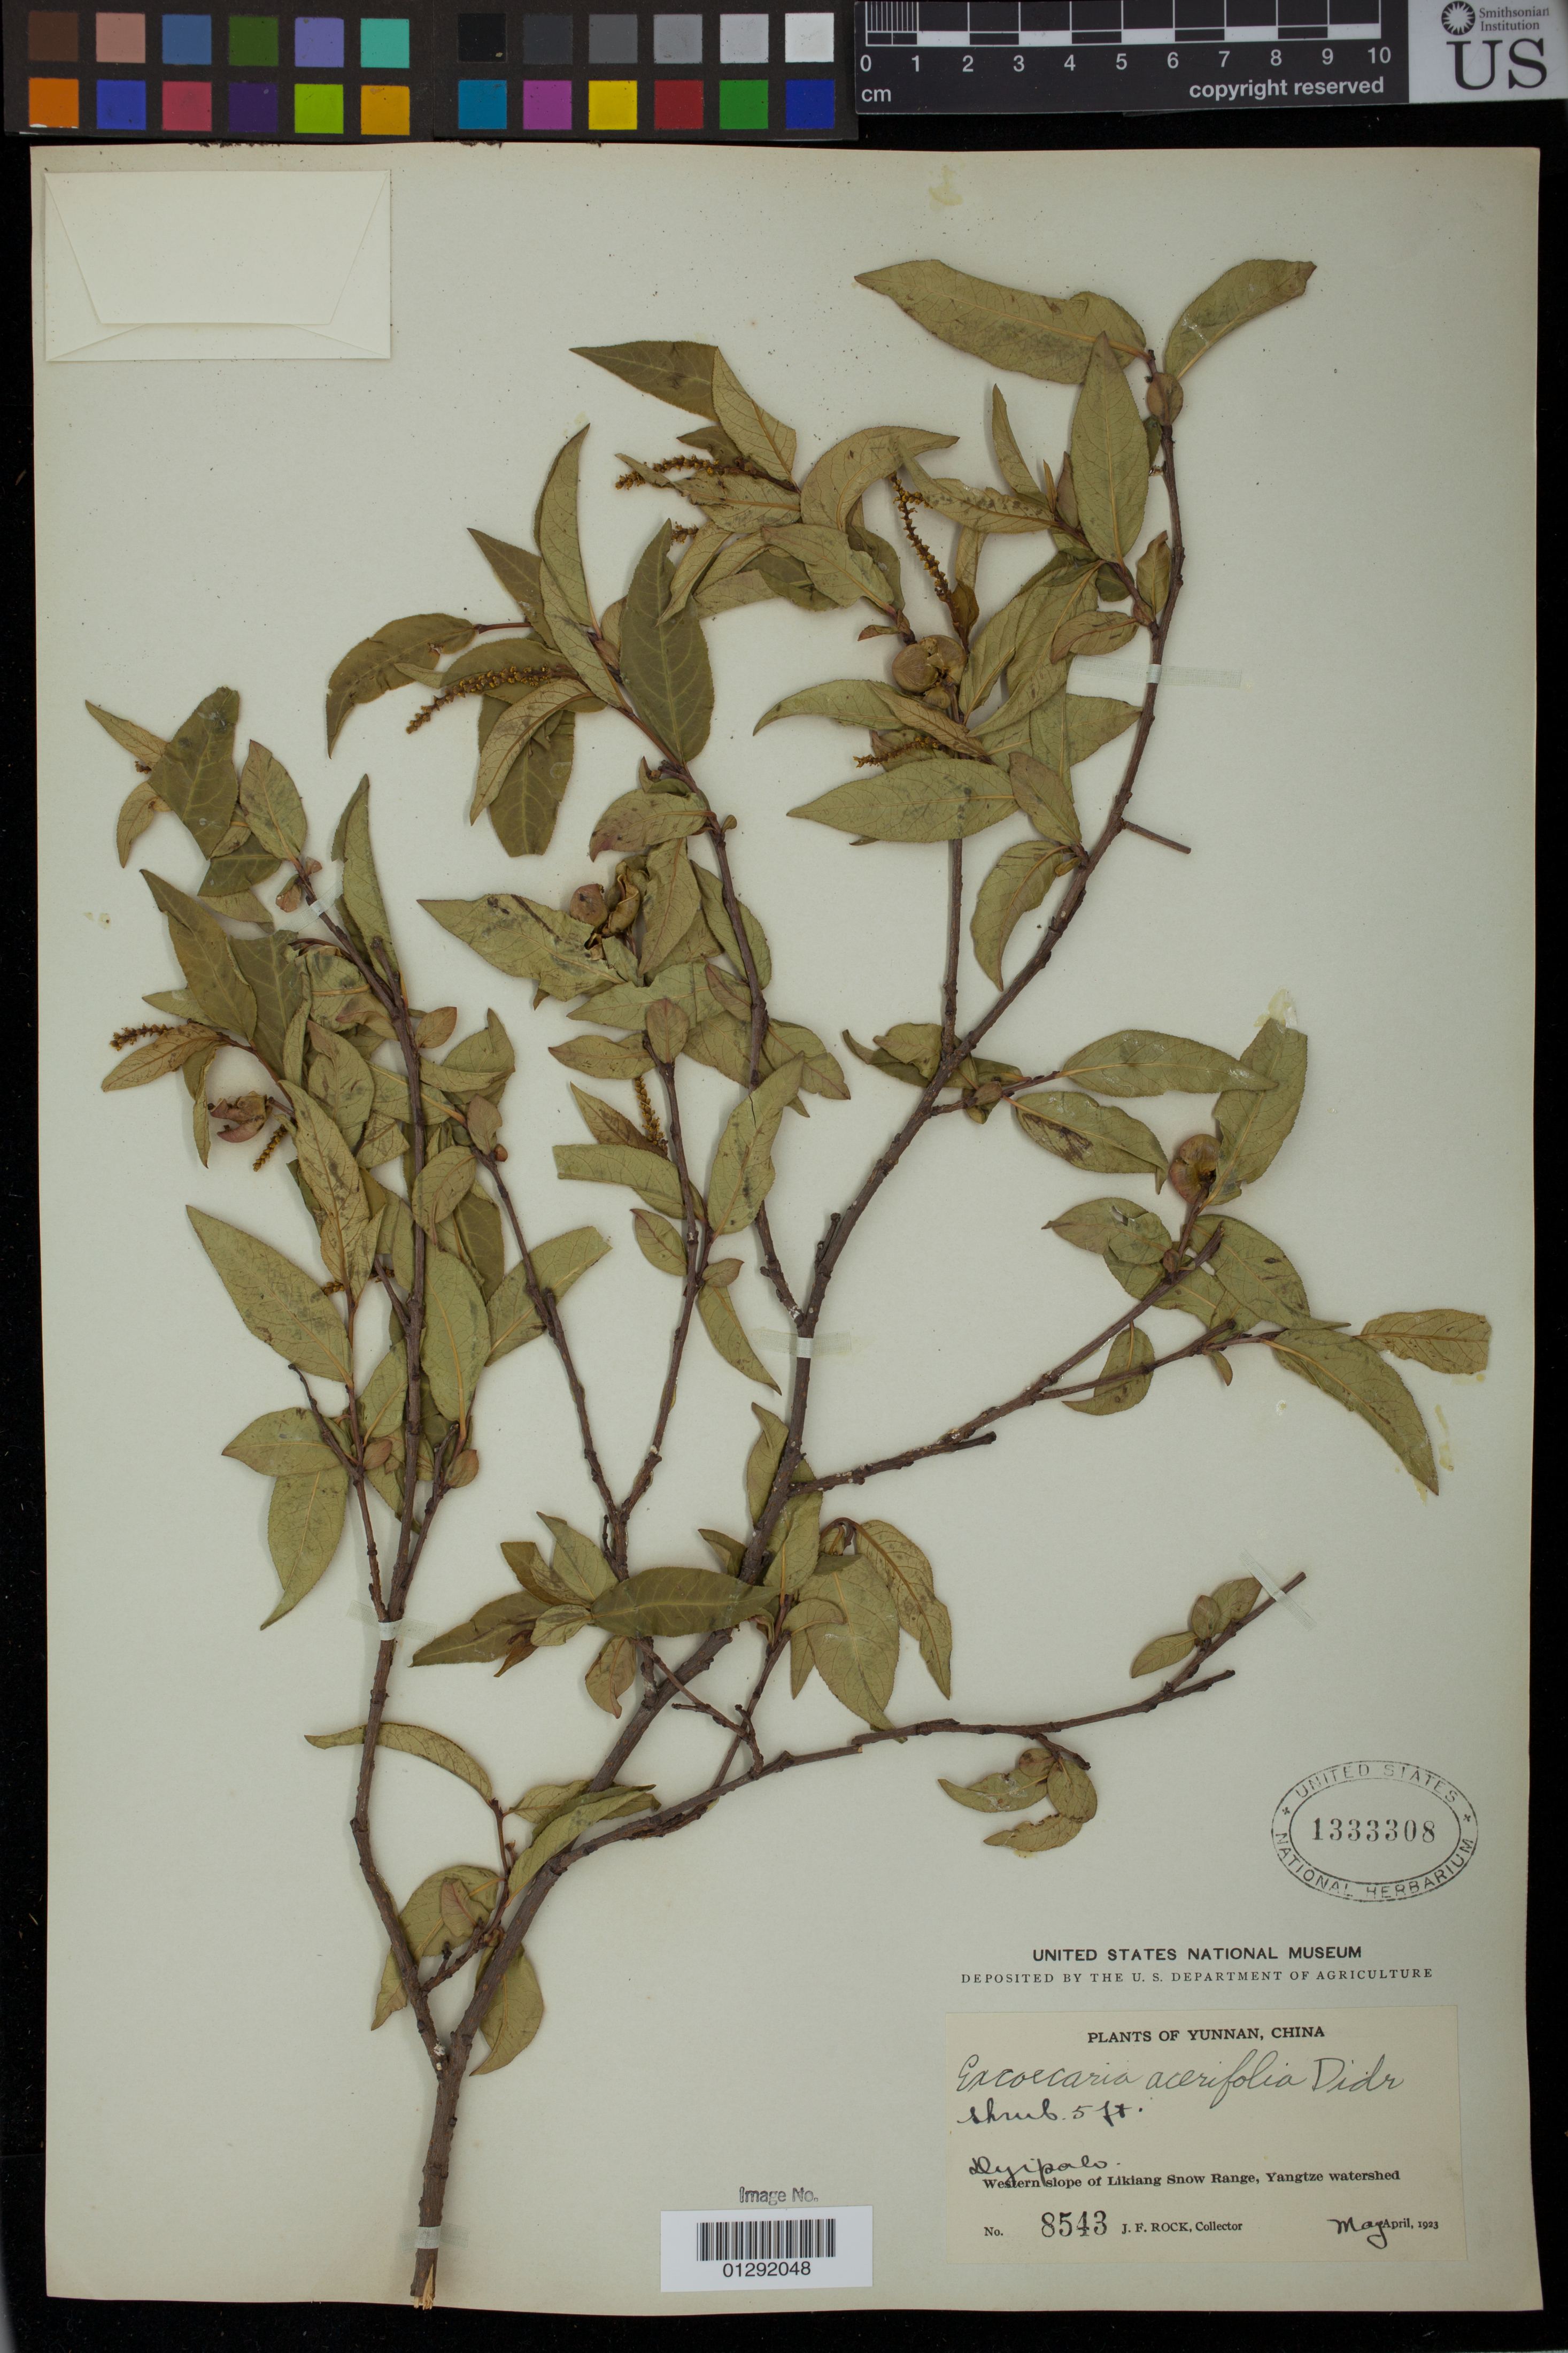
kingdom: Plantae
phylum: Tracheophyta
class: Magnoliopsida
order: Malpighiales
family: Euphorbiaceae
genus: Excoecaria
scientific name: Excoecaria acerifolia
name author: Didr.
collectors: J. Rock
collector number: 8543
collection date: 1923-04/1923-05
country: China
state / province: Yunnan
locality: Dyipalo. Western slope of Likiang Snow Range, Yantze watershed.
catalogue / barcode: US 1333308